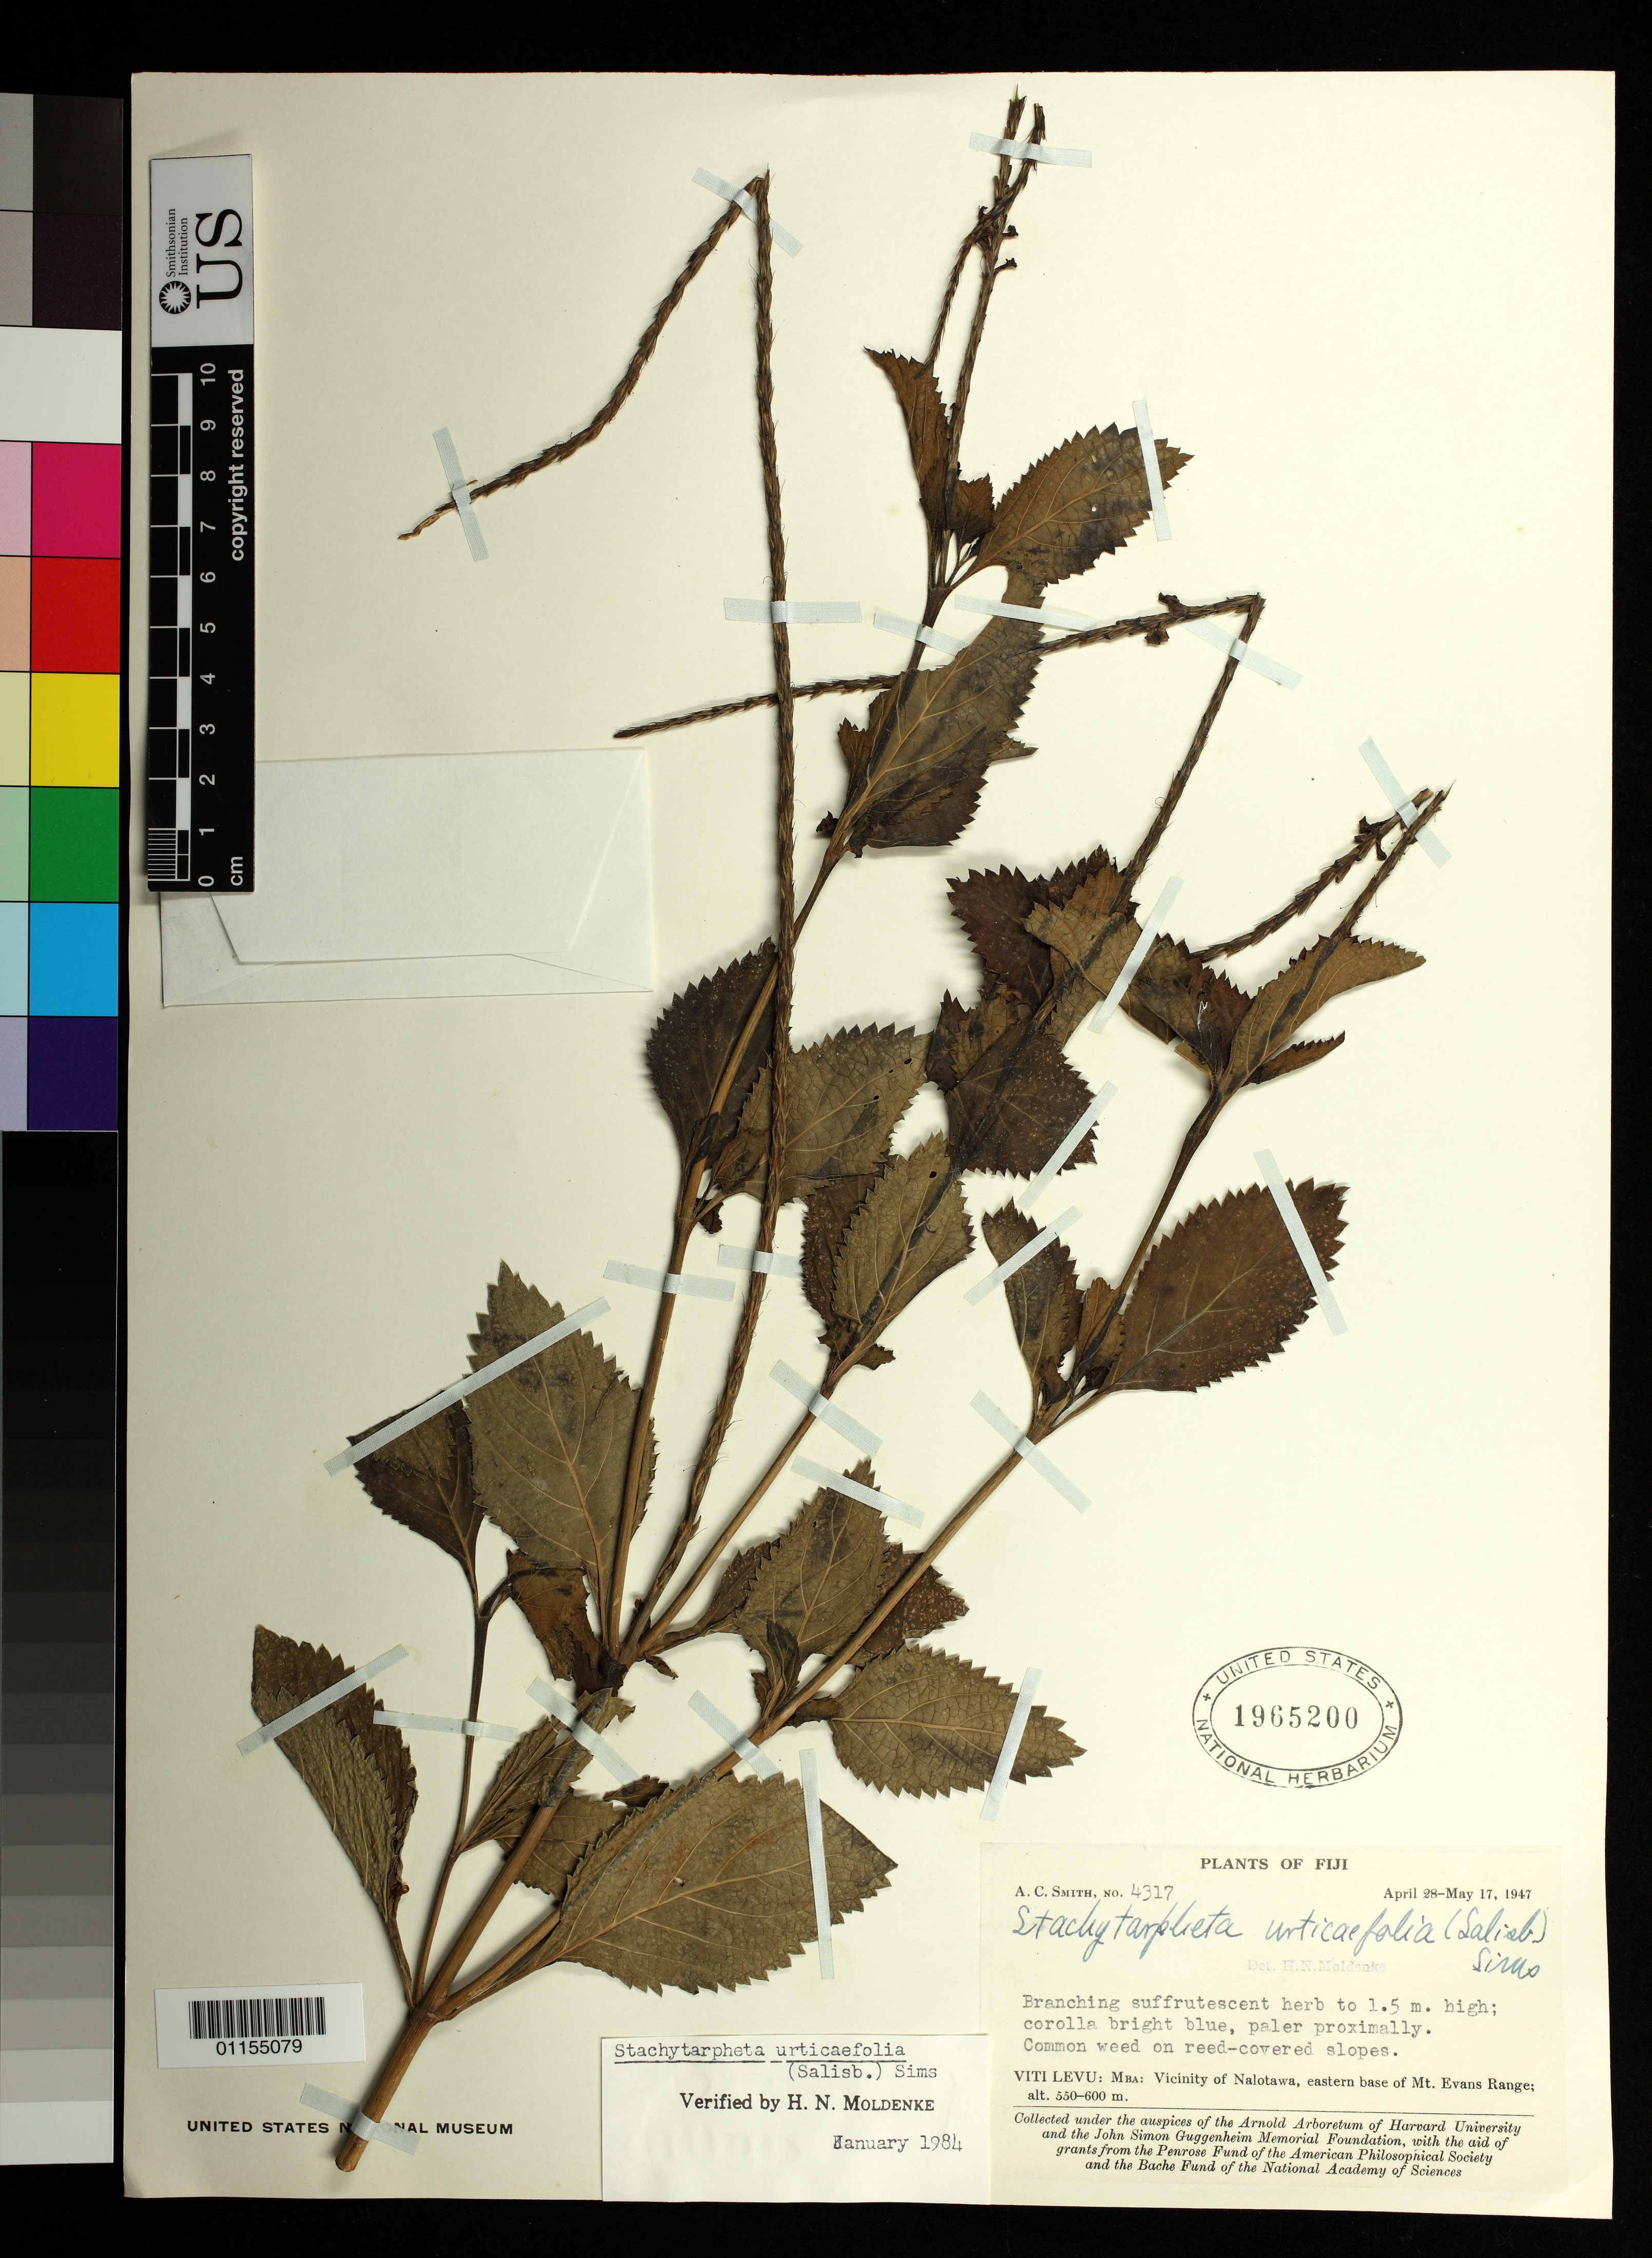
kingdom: Plantae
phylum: Tracheophyta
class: Magnoliopsida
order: Lamiales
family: Verbenaceae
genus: Stachytarpheta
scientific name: Stachytarpheta cayennensis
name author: (Rich.) Vahl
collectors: A. C. Smith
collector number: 4317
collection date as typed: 28 Apr 1947 to 17 May 1947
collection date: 1947-04-28/1947-05-17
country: Fiji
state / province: Western Division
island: Viti Levu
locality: Vicinity of nalotawa, eastern base of mt. evans range; in village.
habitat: Reed covered slopes.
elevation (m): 550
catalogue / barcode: US 1965200